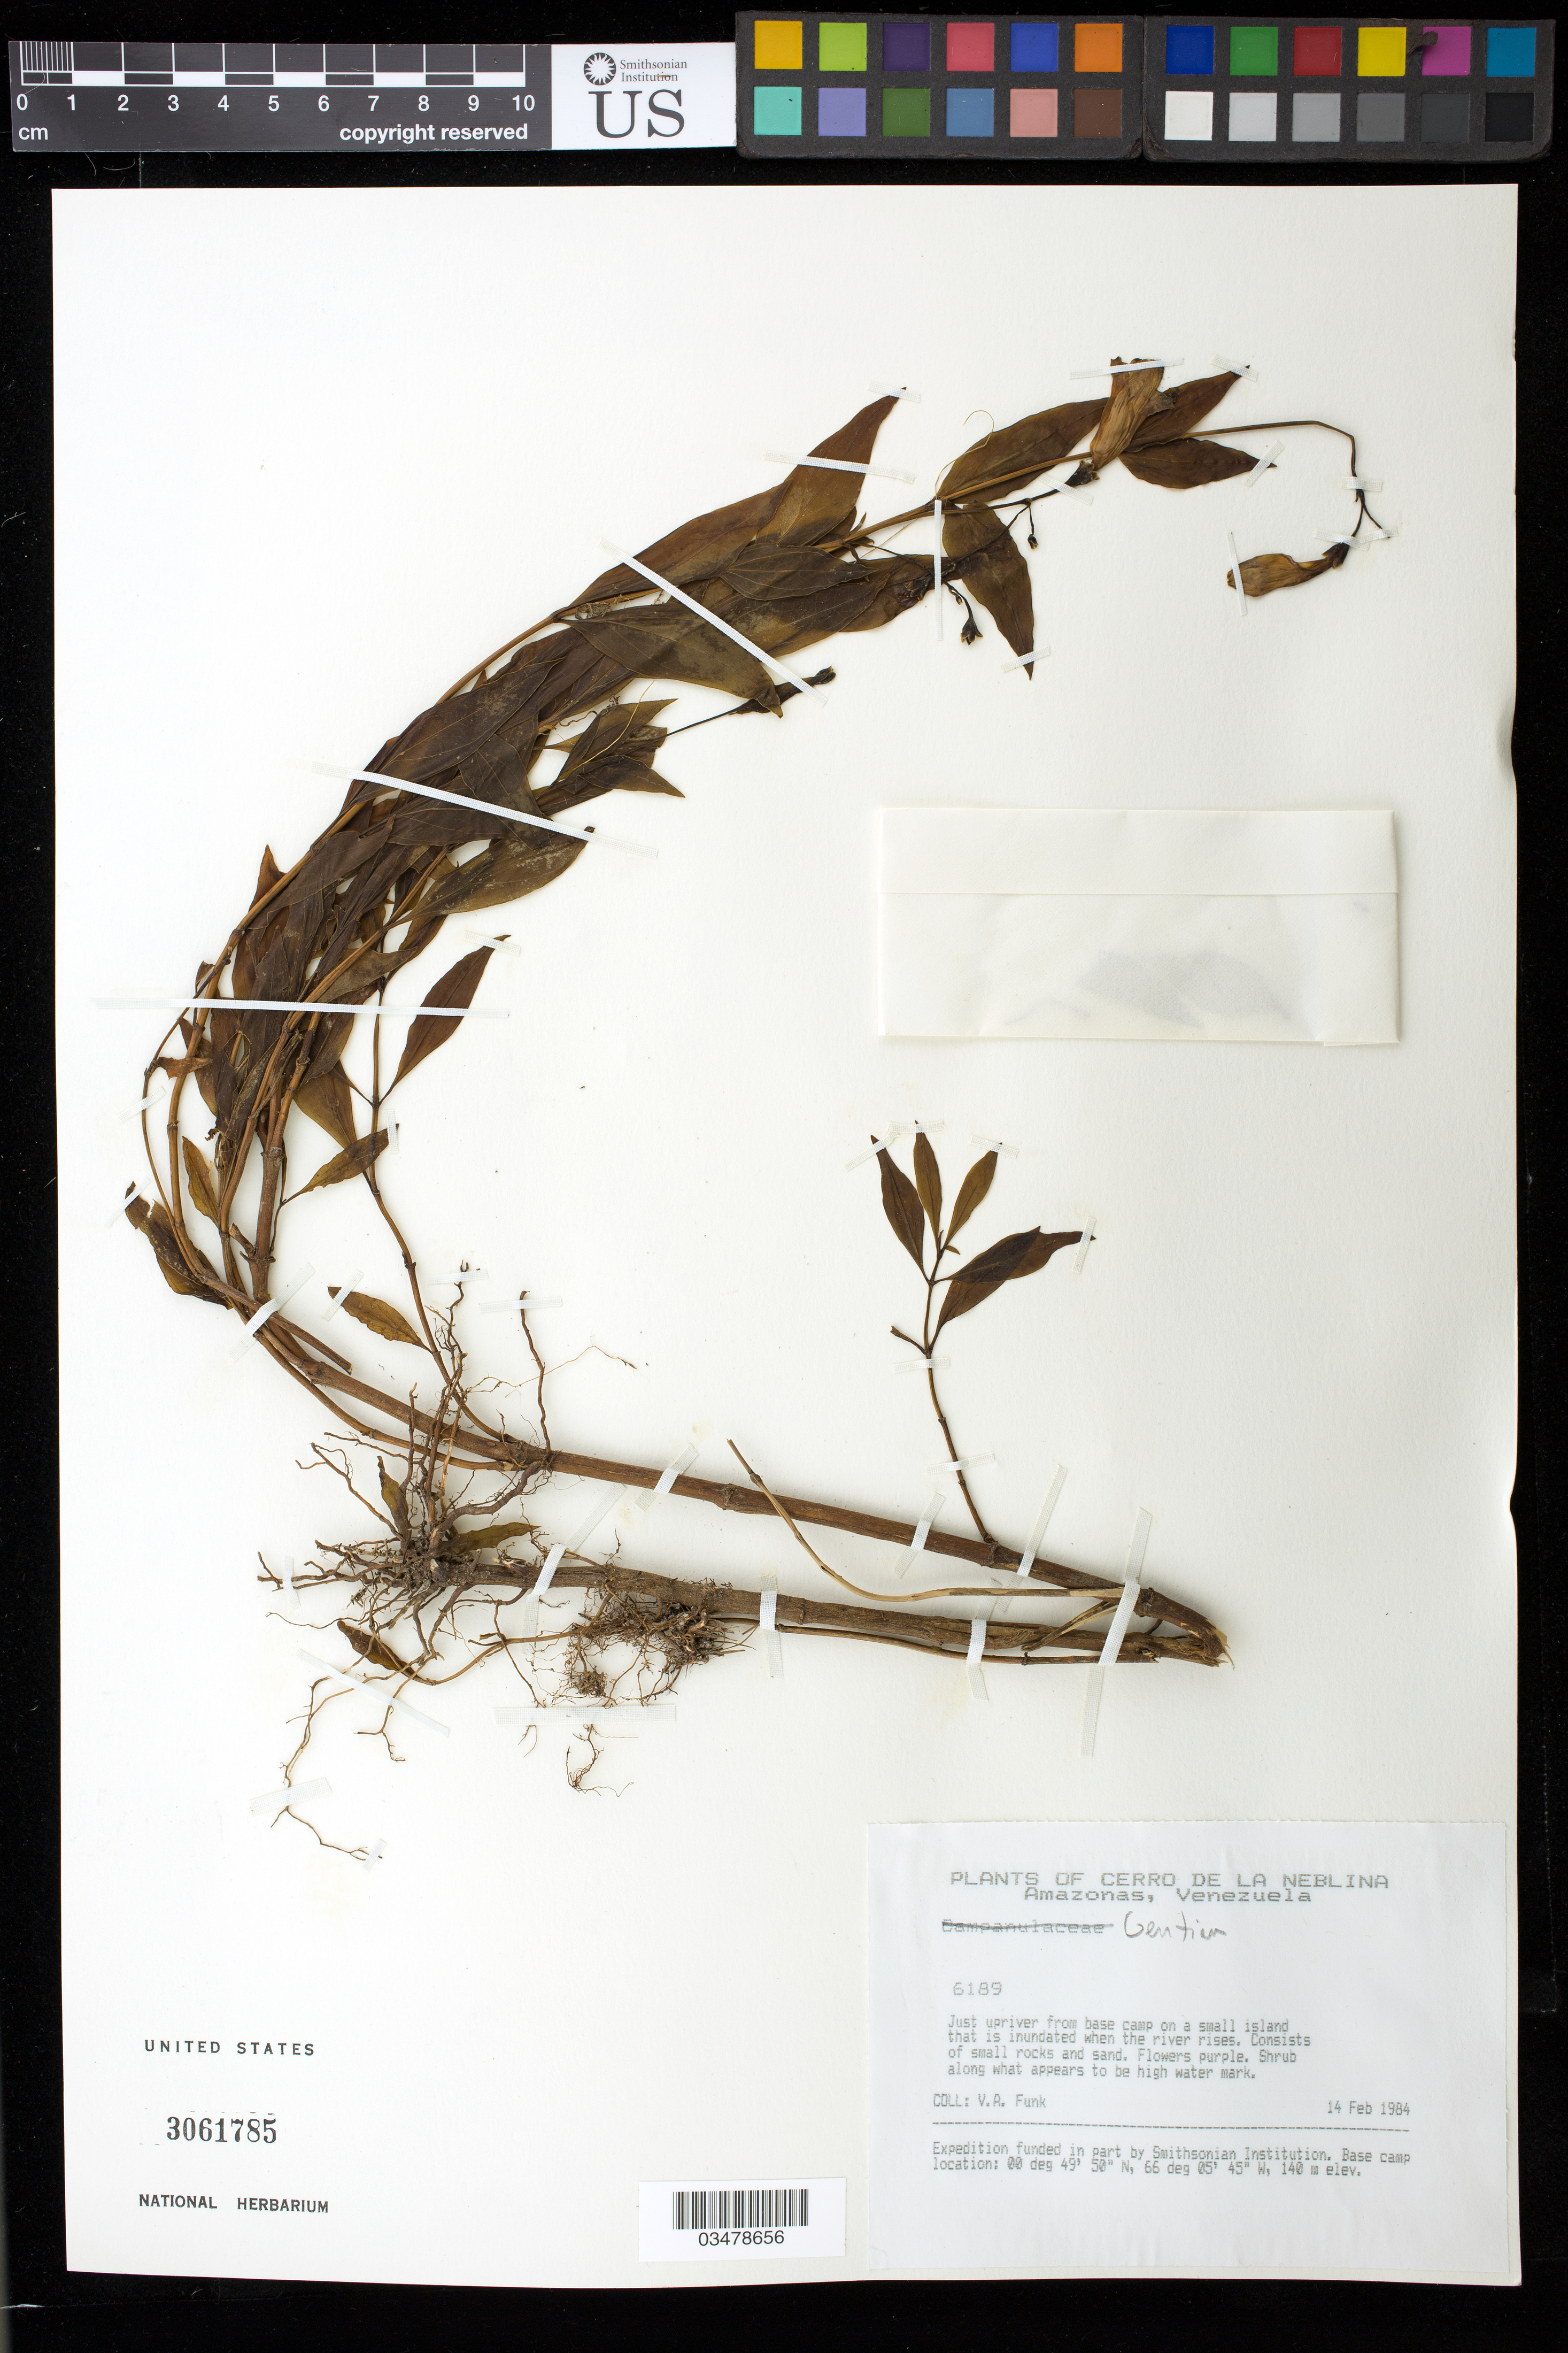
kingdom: Plantae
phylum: Tracheophyta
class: Magnoliopsida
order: Gentianales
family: Gentianaceae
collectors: V. Funk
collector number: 6189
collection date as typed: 14 Feb 1984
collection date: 1984-02-14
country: Venezuela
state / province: Amazonas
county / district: Río Negro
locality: Cerro de la Neblina, upriver from base camp on a small island that is inundated when the river rises.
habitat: Small rocks and sand.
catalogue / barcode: US 3061785